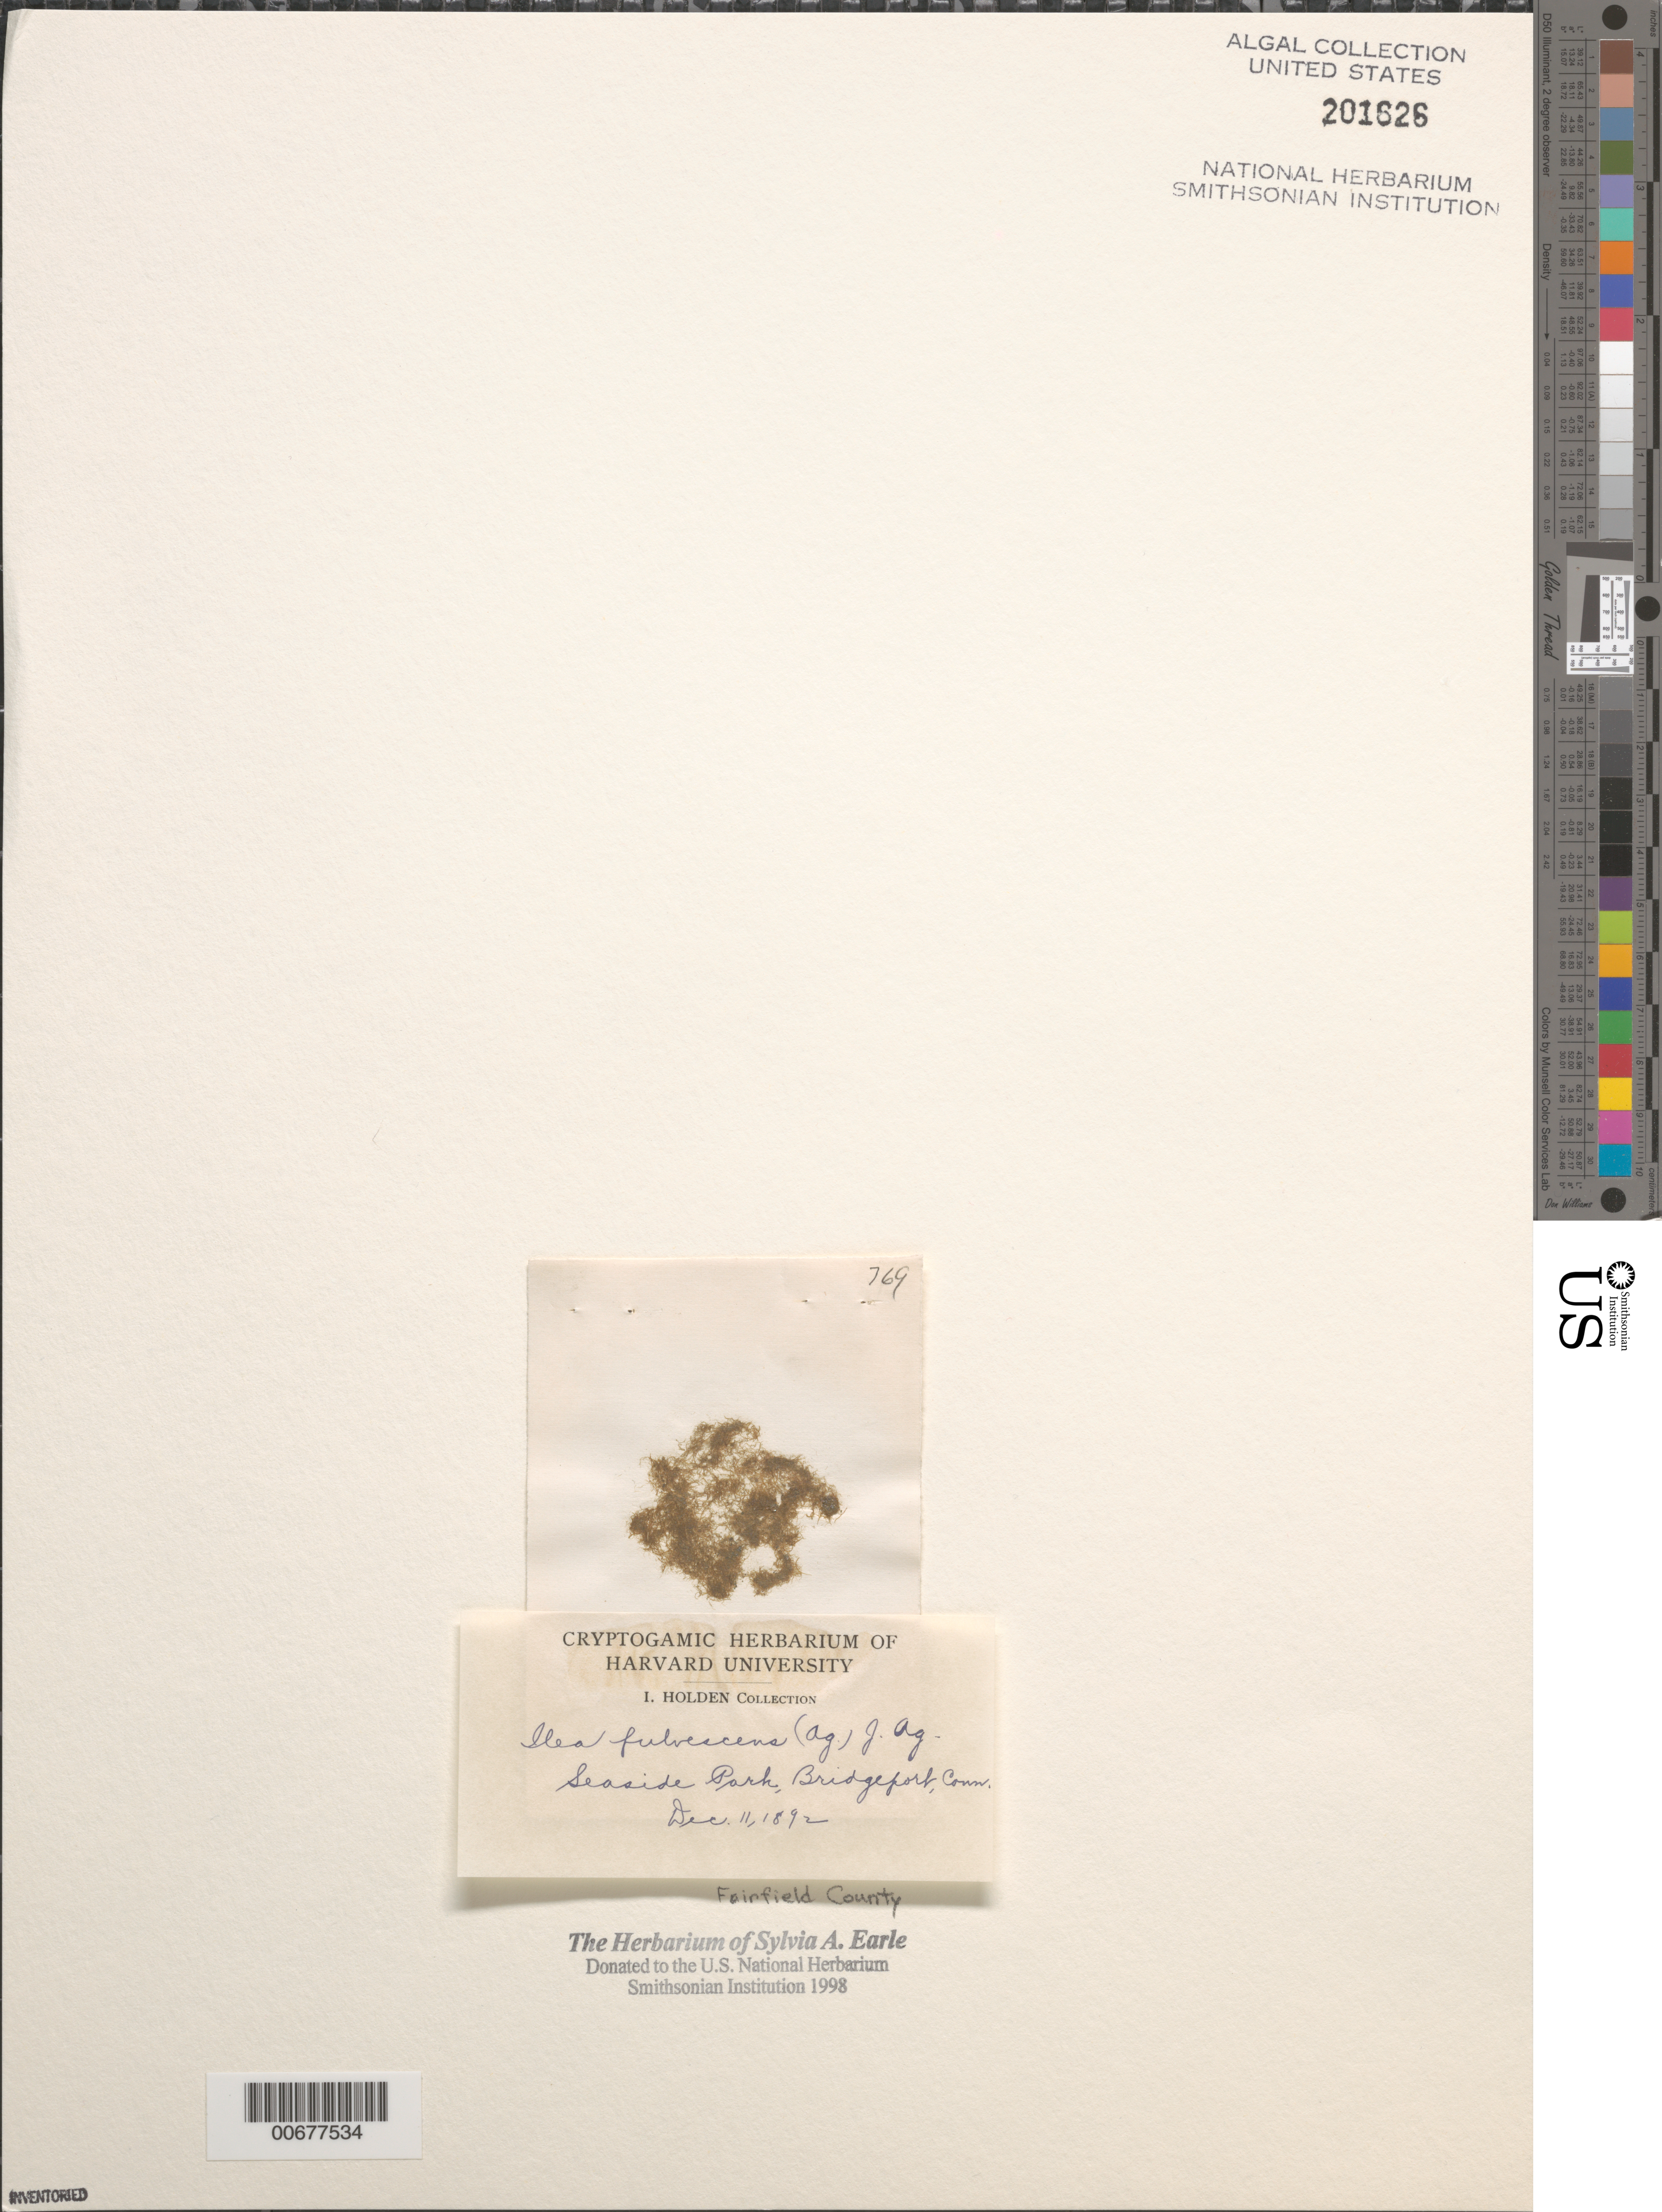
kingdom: Chromista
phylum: Ochrophyta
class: Phaeophyceae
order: Scytosiphonales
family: Scytosiphonaceae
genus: Ilea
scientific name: Ilea fulvescens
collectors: I. Holden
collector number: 769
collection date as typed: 11 Dec 1892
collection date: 1892-12-11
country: United States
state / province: Connecticut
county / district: Fairfield County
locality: Bridgeport, Seaside Park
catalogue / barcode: US 201626